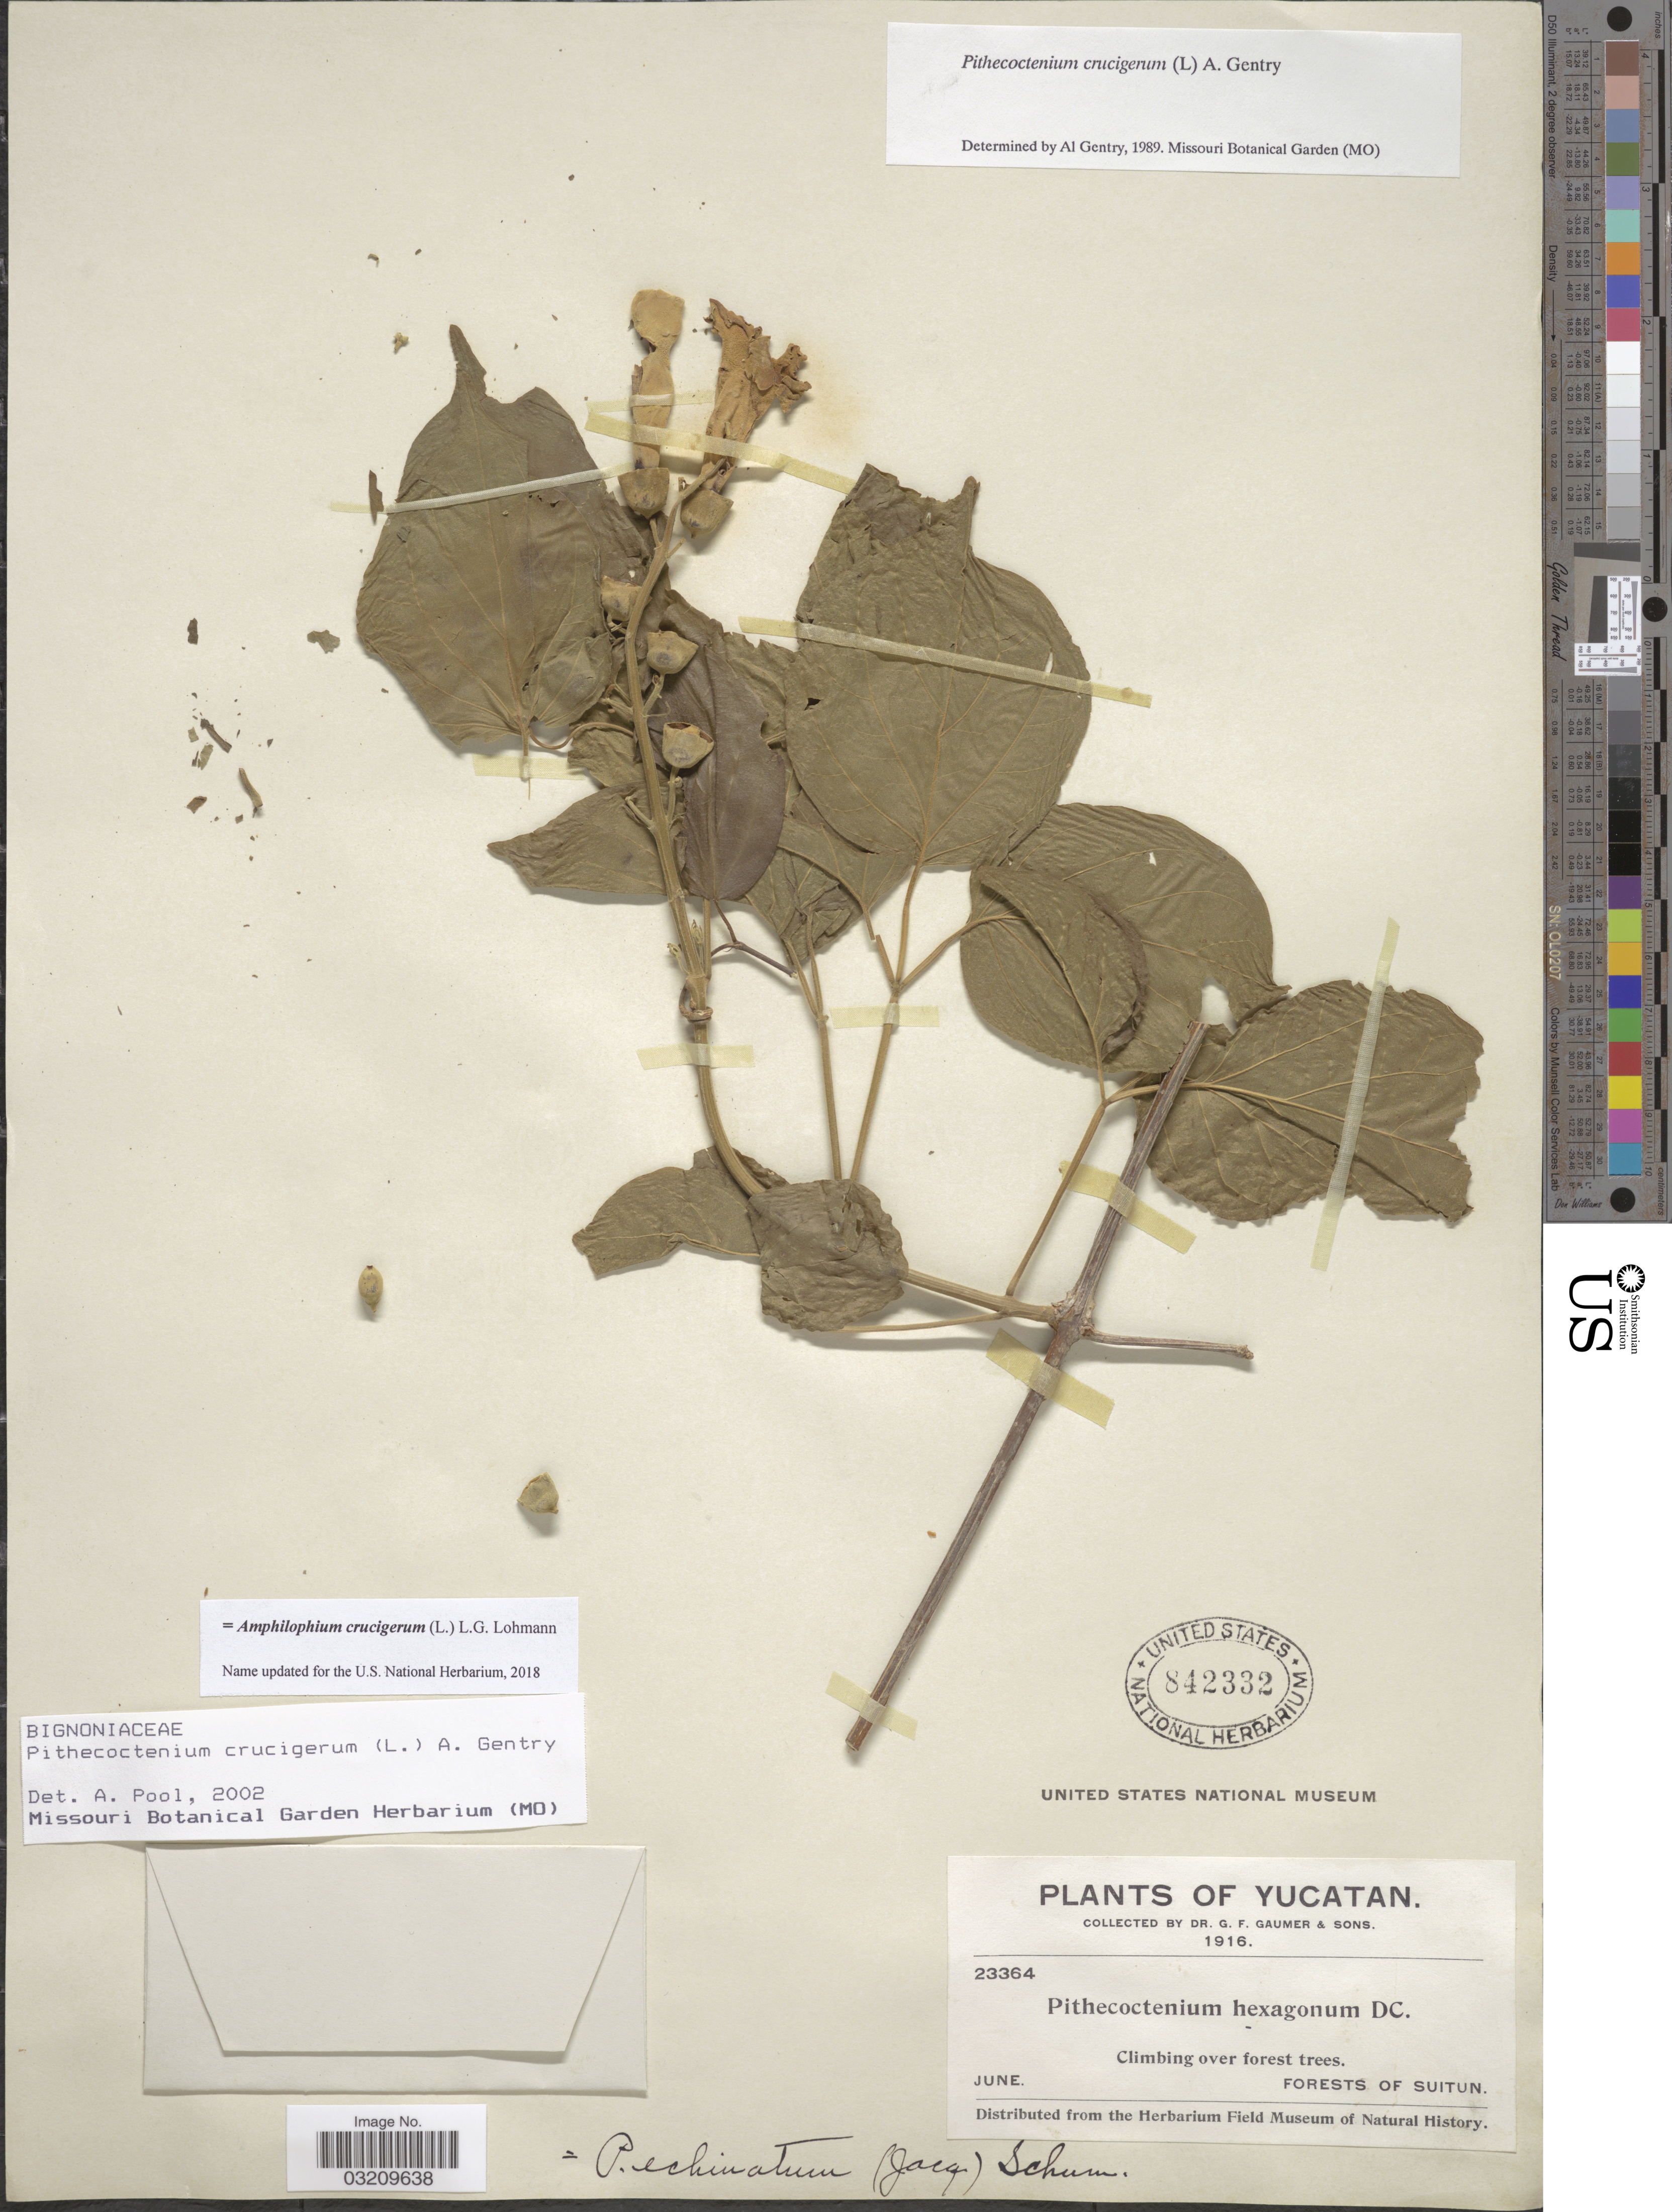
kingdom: Plantae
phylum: Tracheophyta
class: Magnoliopsida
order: Lamiales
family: Bignoniaceae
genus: Amphilophium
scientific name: Amphilophium crucigerum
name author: (L.) L.G. Lohmann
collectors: G. F. Gaumer & Sons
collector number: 23364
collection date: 1916-06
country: Mexico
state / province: Yucatán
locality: Forests of Suitun.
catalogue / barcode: US 842332